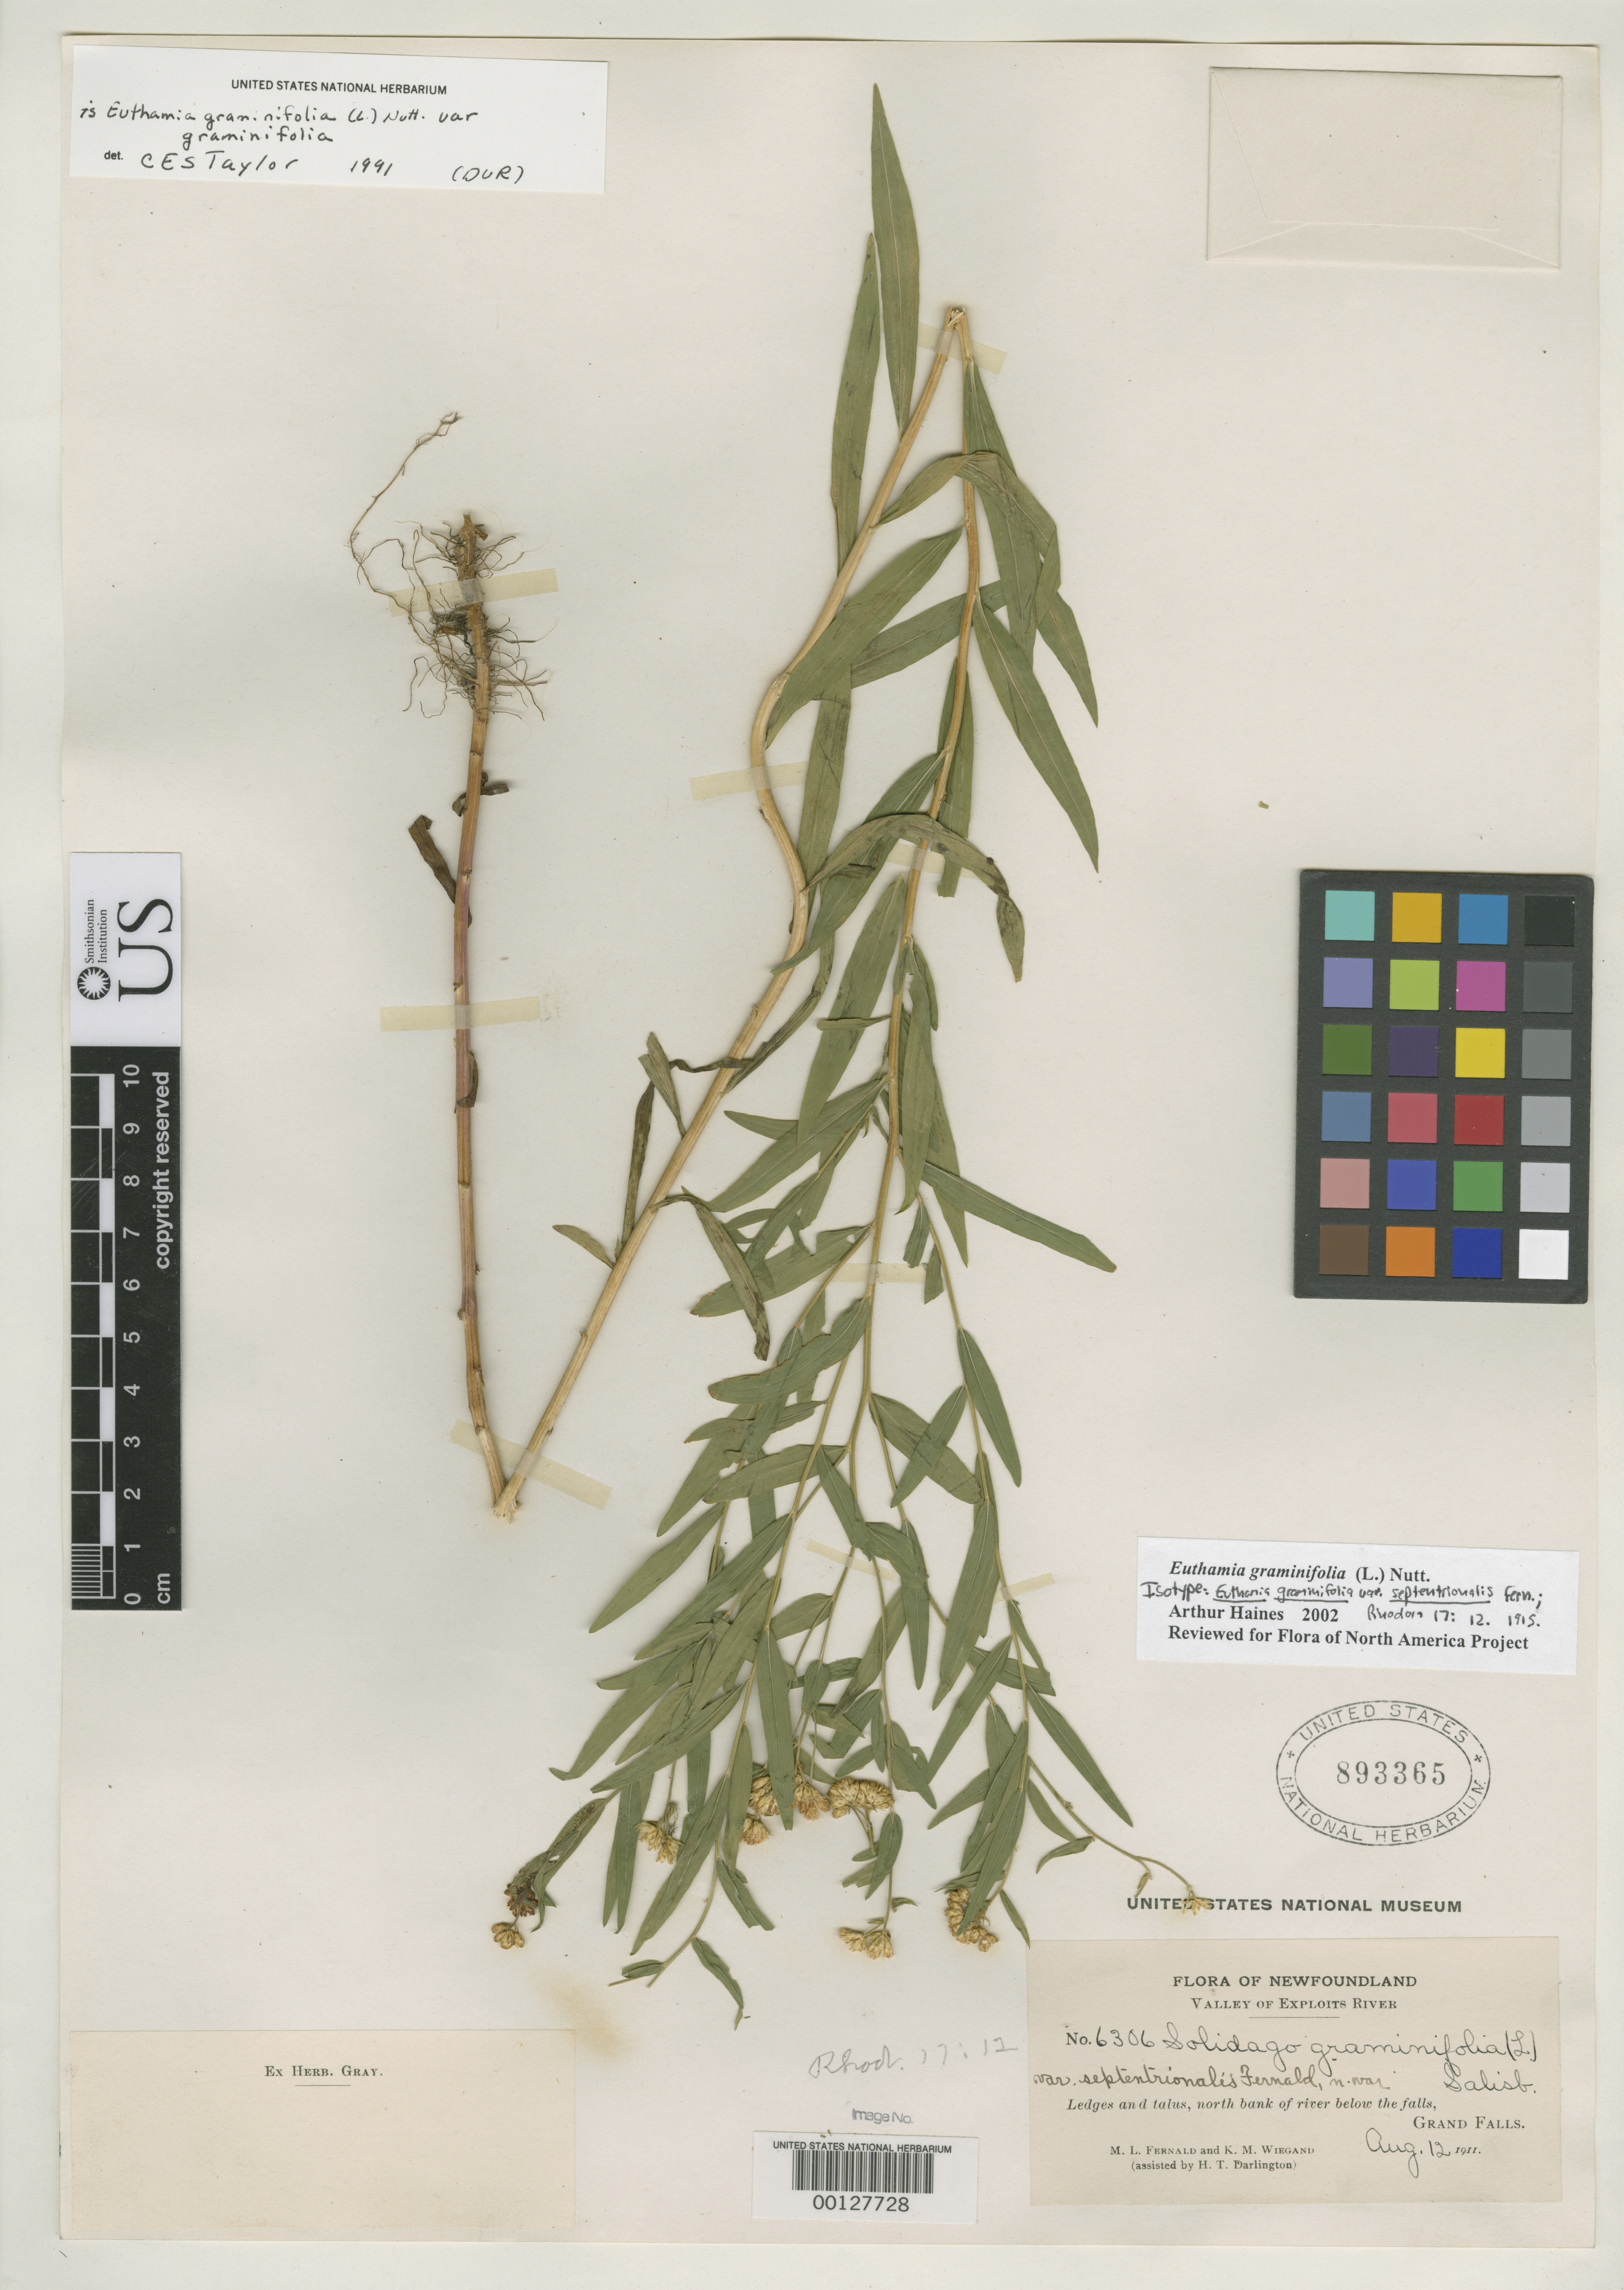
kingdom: Plantae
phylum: Tracheophyta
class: Magnoliopsida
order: Asterales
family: Asteraceae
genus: Solidago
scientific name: Solidago graminifolia var. septentrionalis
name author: Fernald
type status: Isotype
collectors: M. L. Fernald & K. M. Wiegand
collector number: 6306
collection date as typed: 12 Aug 1911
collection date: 1911-08-12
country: Canada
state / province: Newfoundland and Labrador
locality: Grand Falls, Exploits River.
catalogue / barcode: US 893365